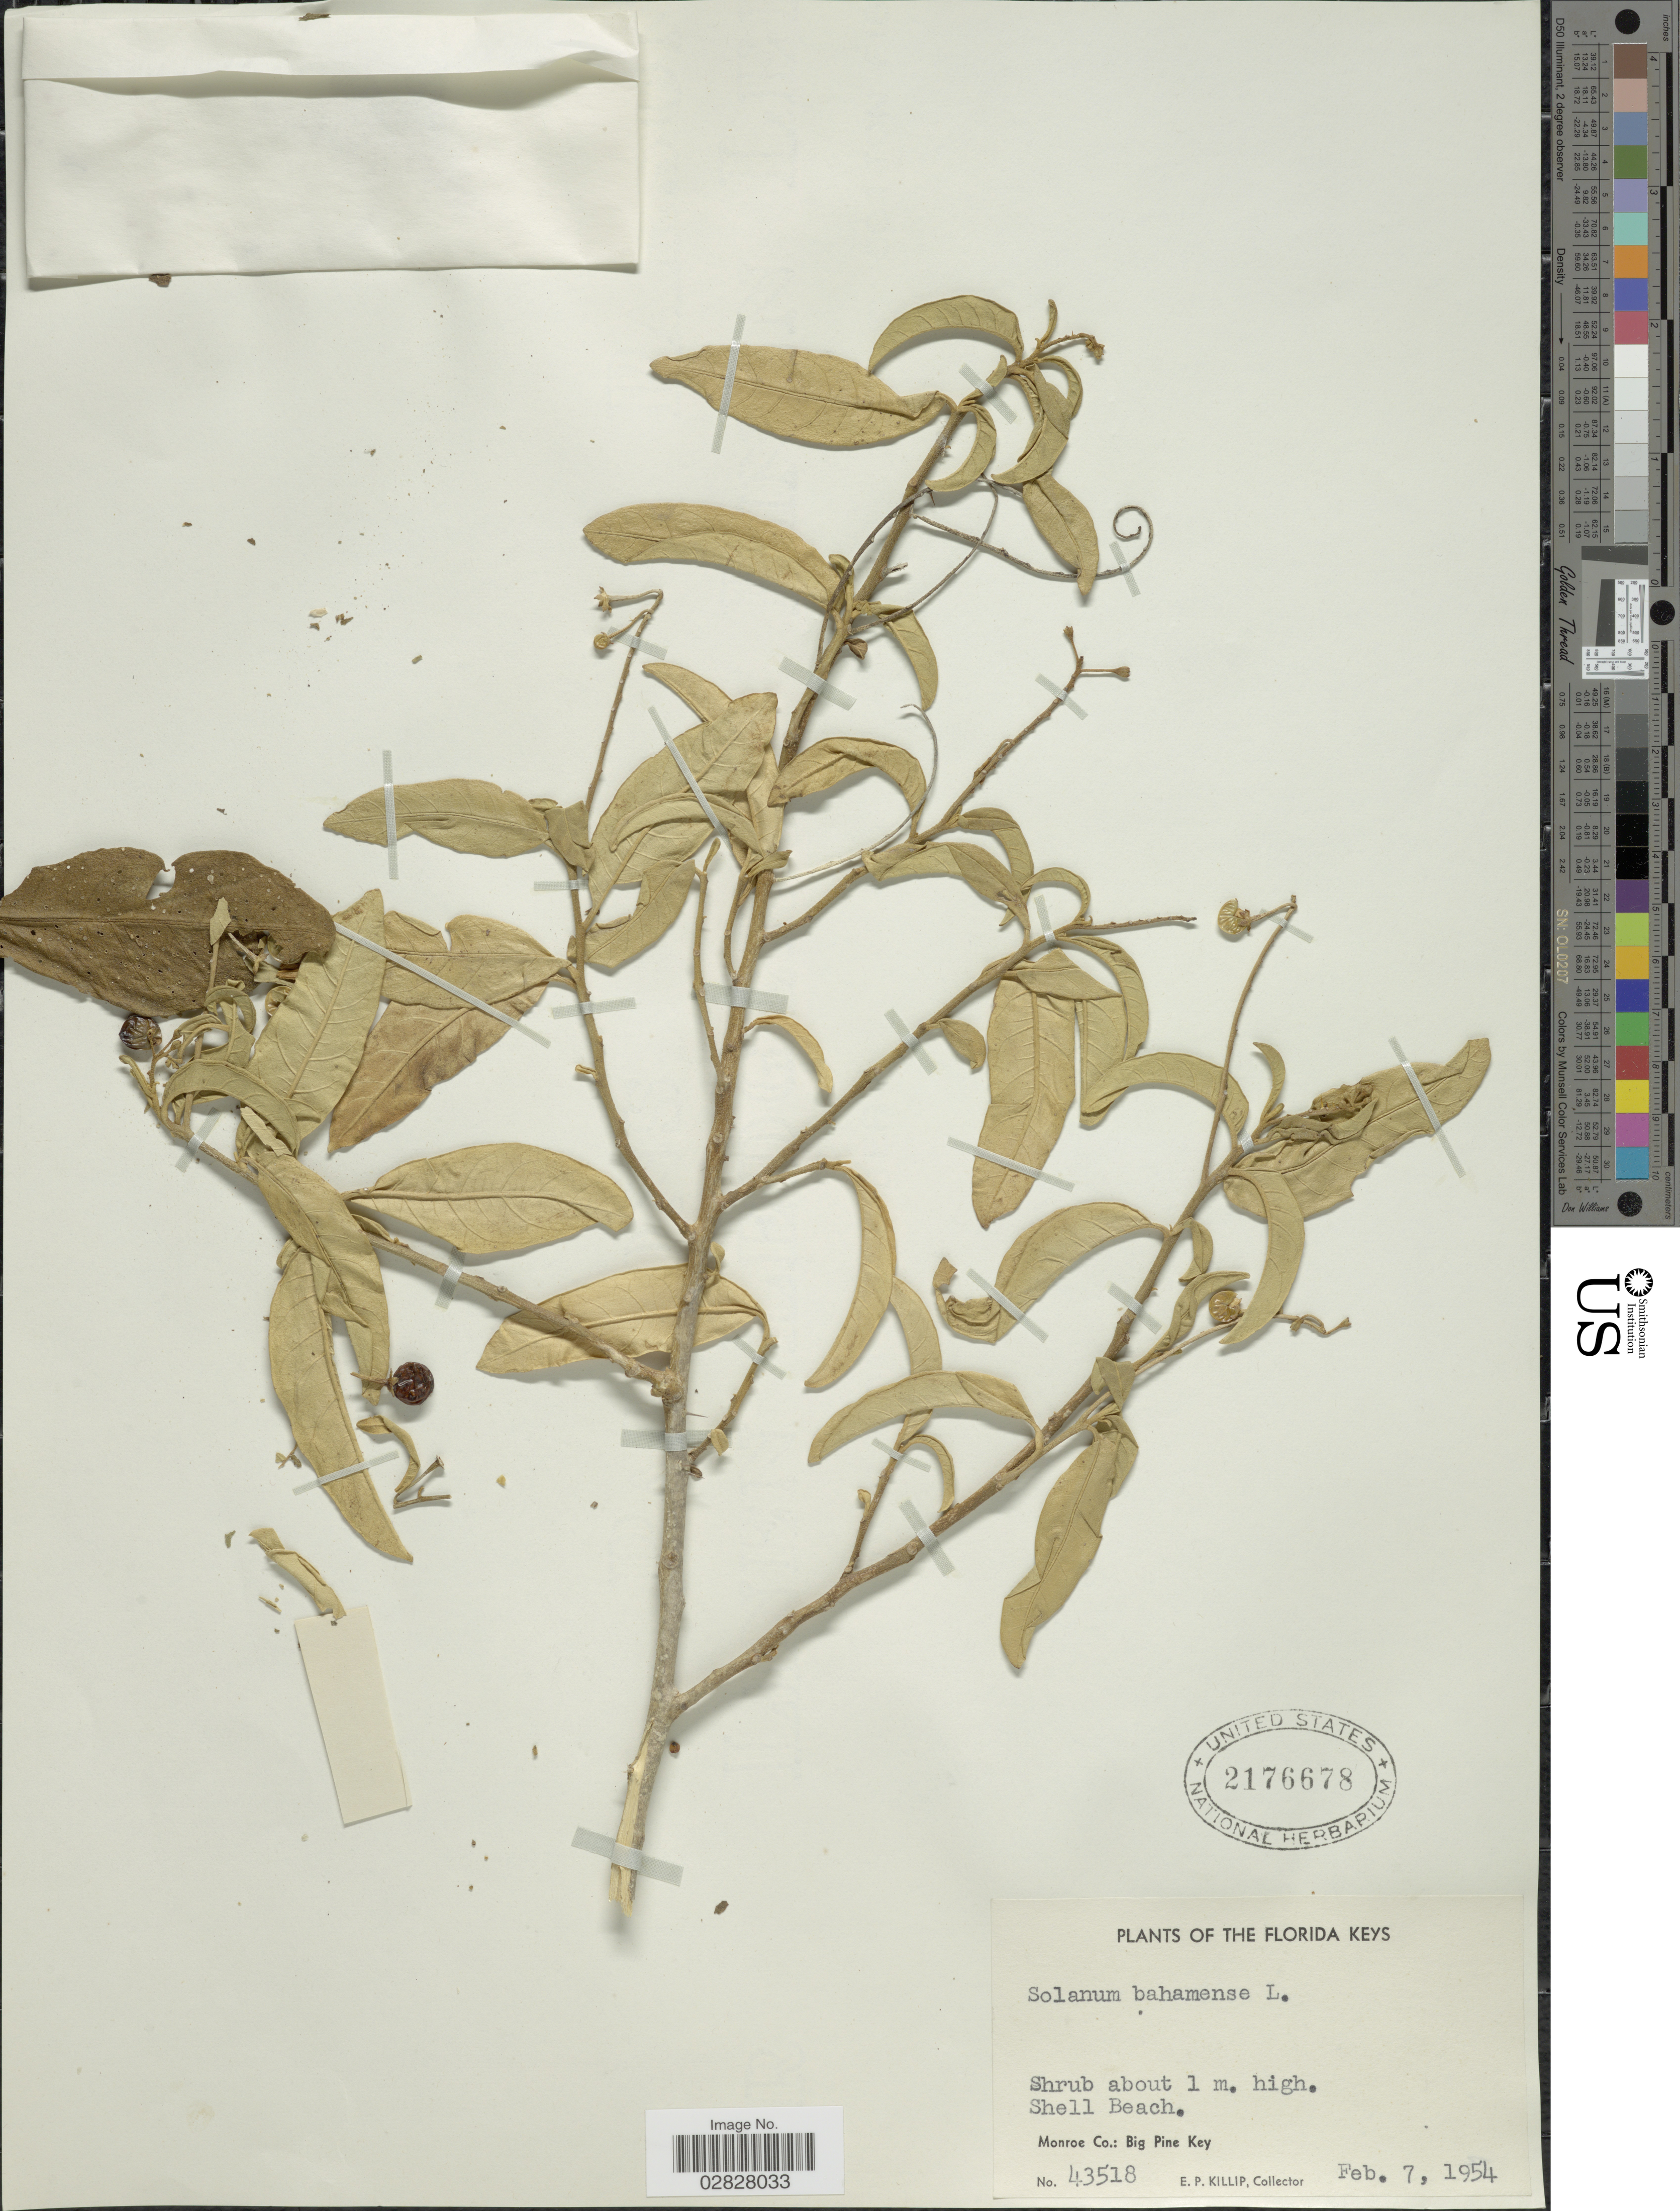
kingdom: Plantae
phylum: Tracheophyta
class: Magnoliopsida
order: Solanales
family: Solanaceae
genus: Solanum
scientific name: Solanum bahamense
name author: L.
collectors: E. P. Killip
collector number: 43518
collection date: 1954-02-07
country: United States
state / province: Florida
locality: Florida Keys. Shell Beach. Monroe Co.: Big Pine Key.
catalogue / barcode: US 2176678